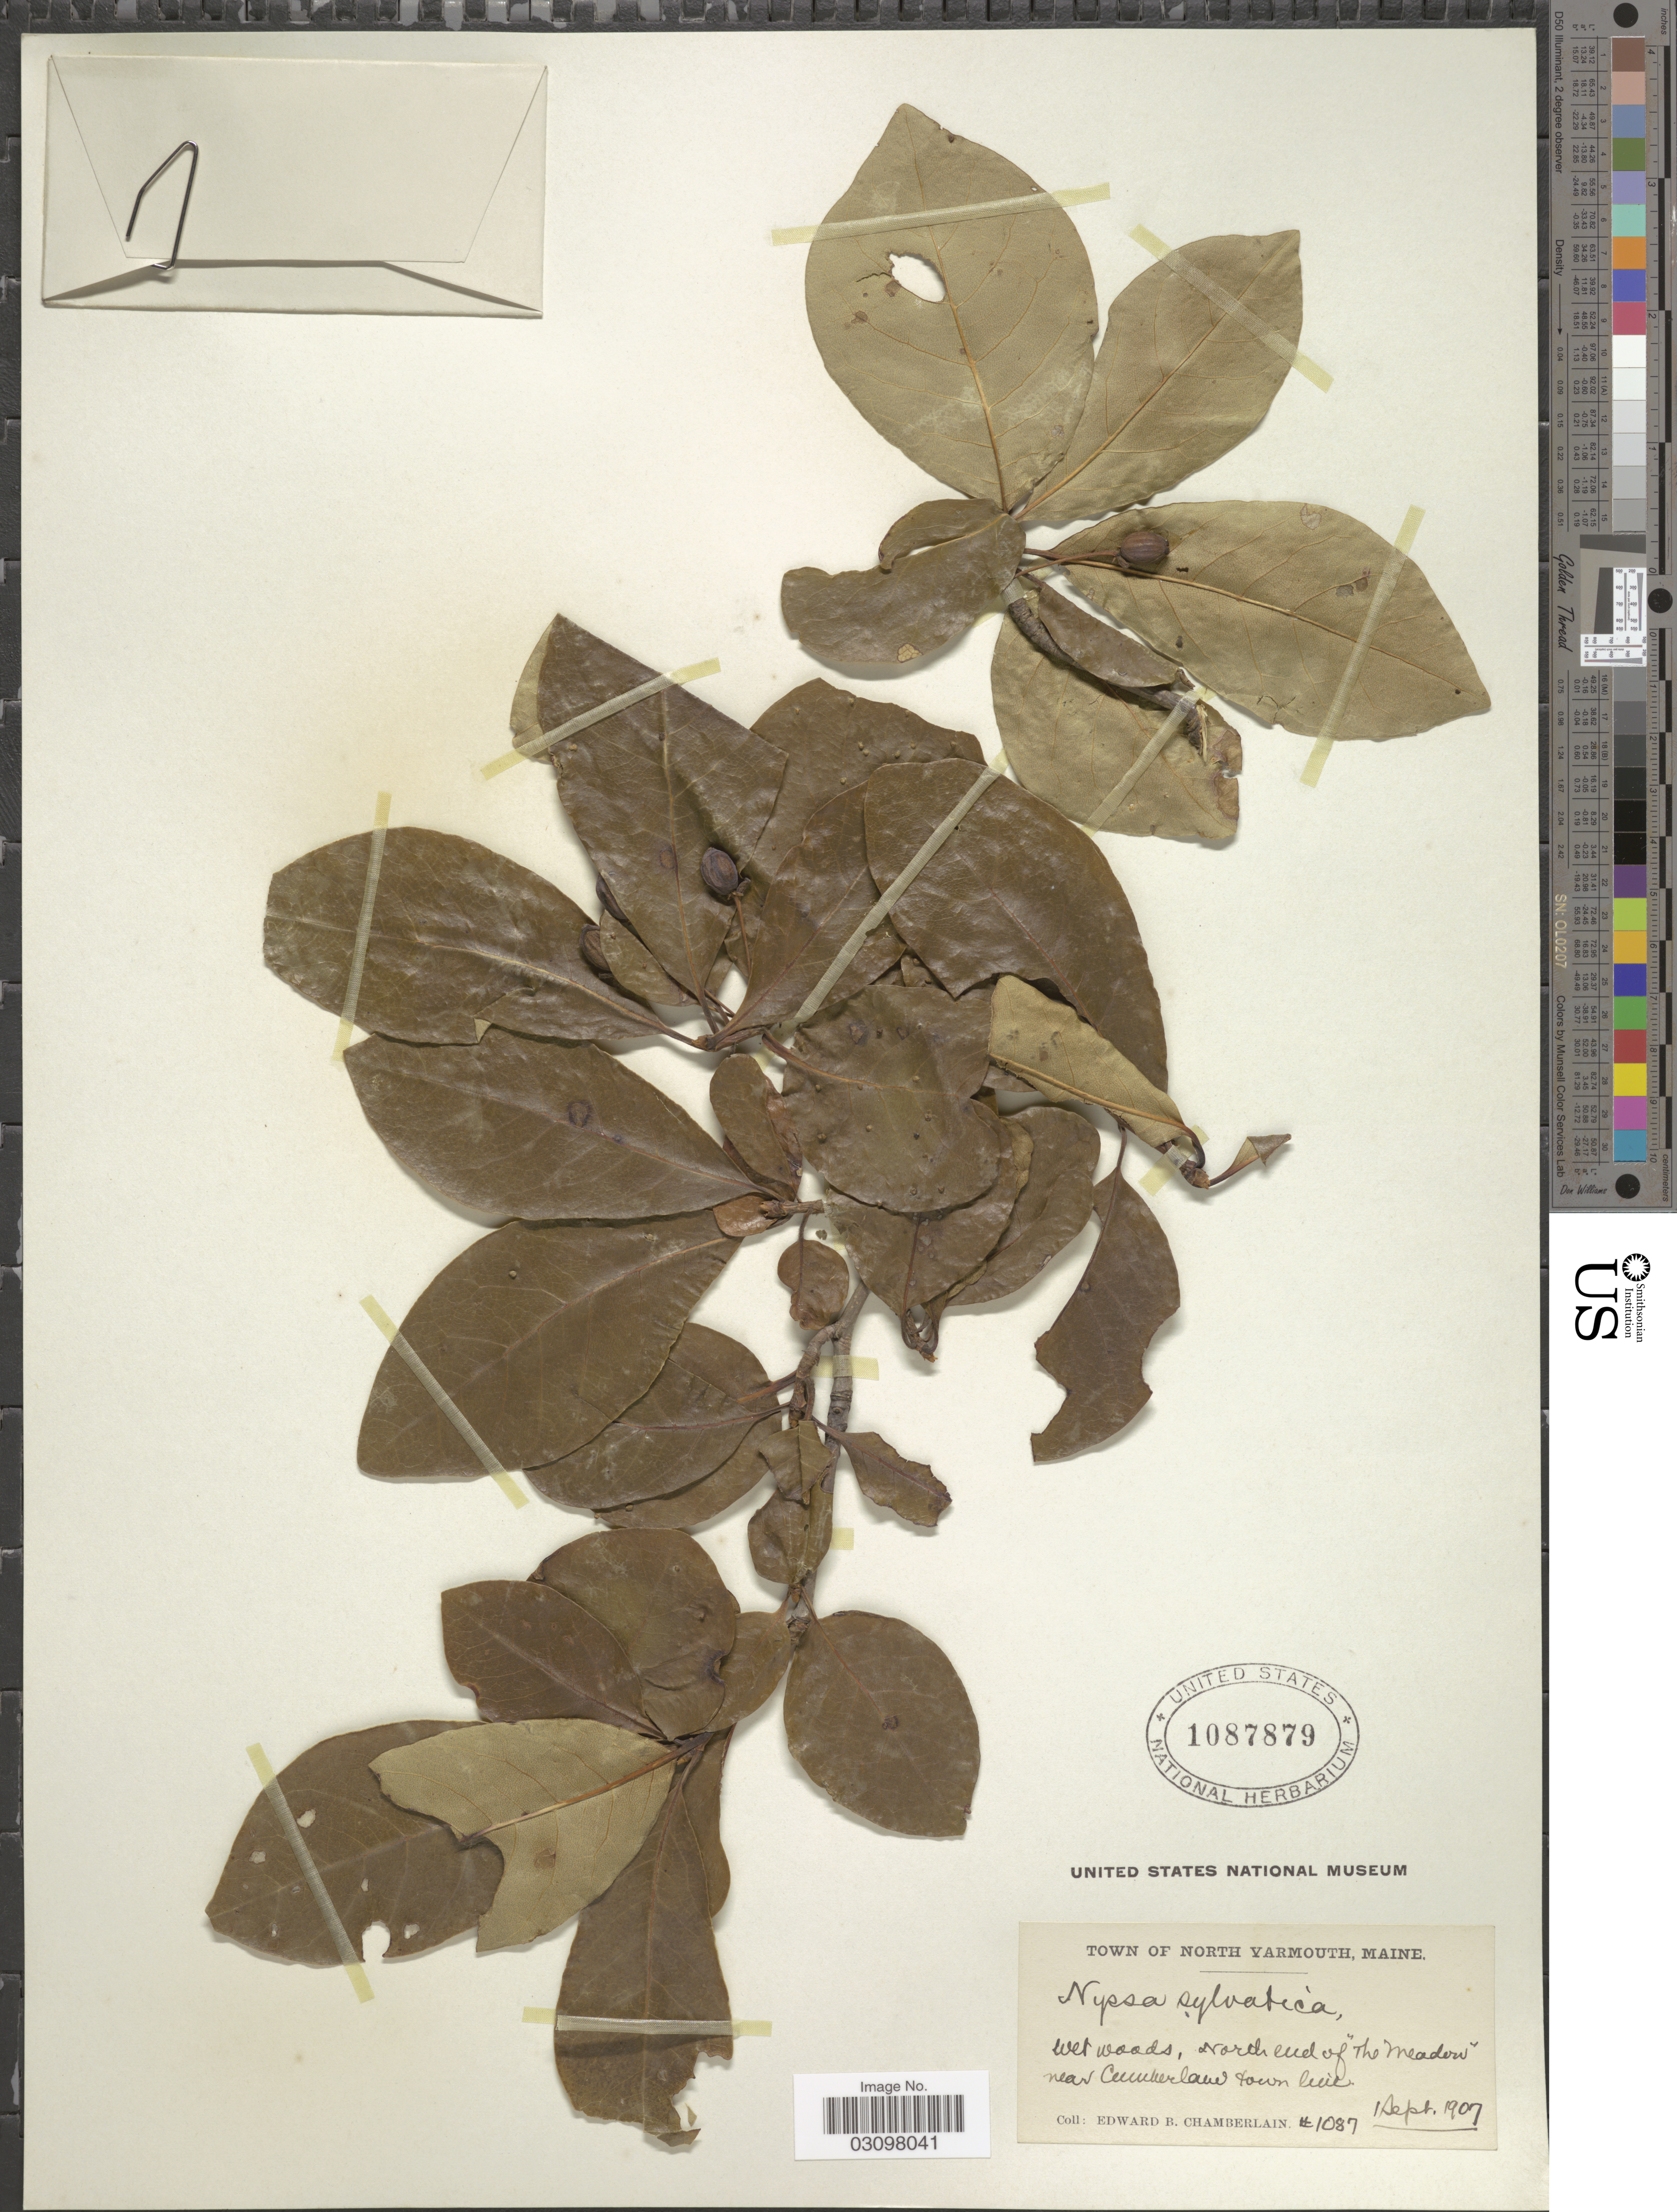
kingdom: Plantae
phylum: Tracheophyta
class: Magnoliopsida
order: Cornales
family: Nyssaceae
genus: Nyssa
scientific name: Nyssa sylvatica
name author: Marshall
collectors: E. Chamberlain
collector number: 1087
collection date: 1907-09-01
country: United States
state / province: Maine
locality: Town of North Yarmouth. North end of "The Meadow" near Cumberland town hill.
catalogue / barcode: US 1087879